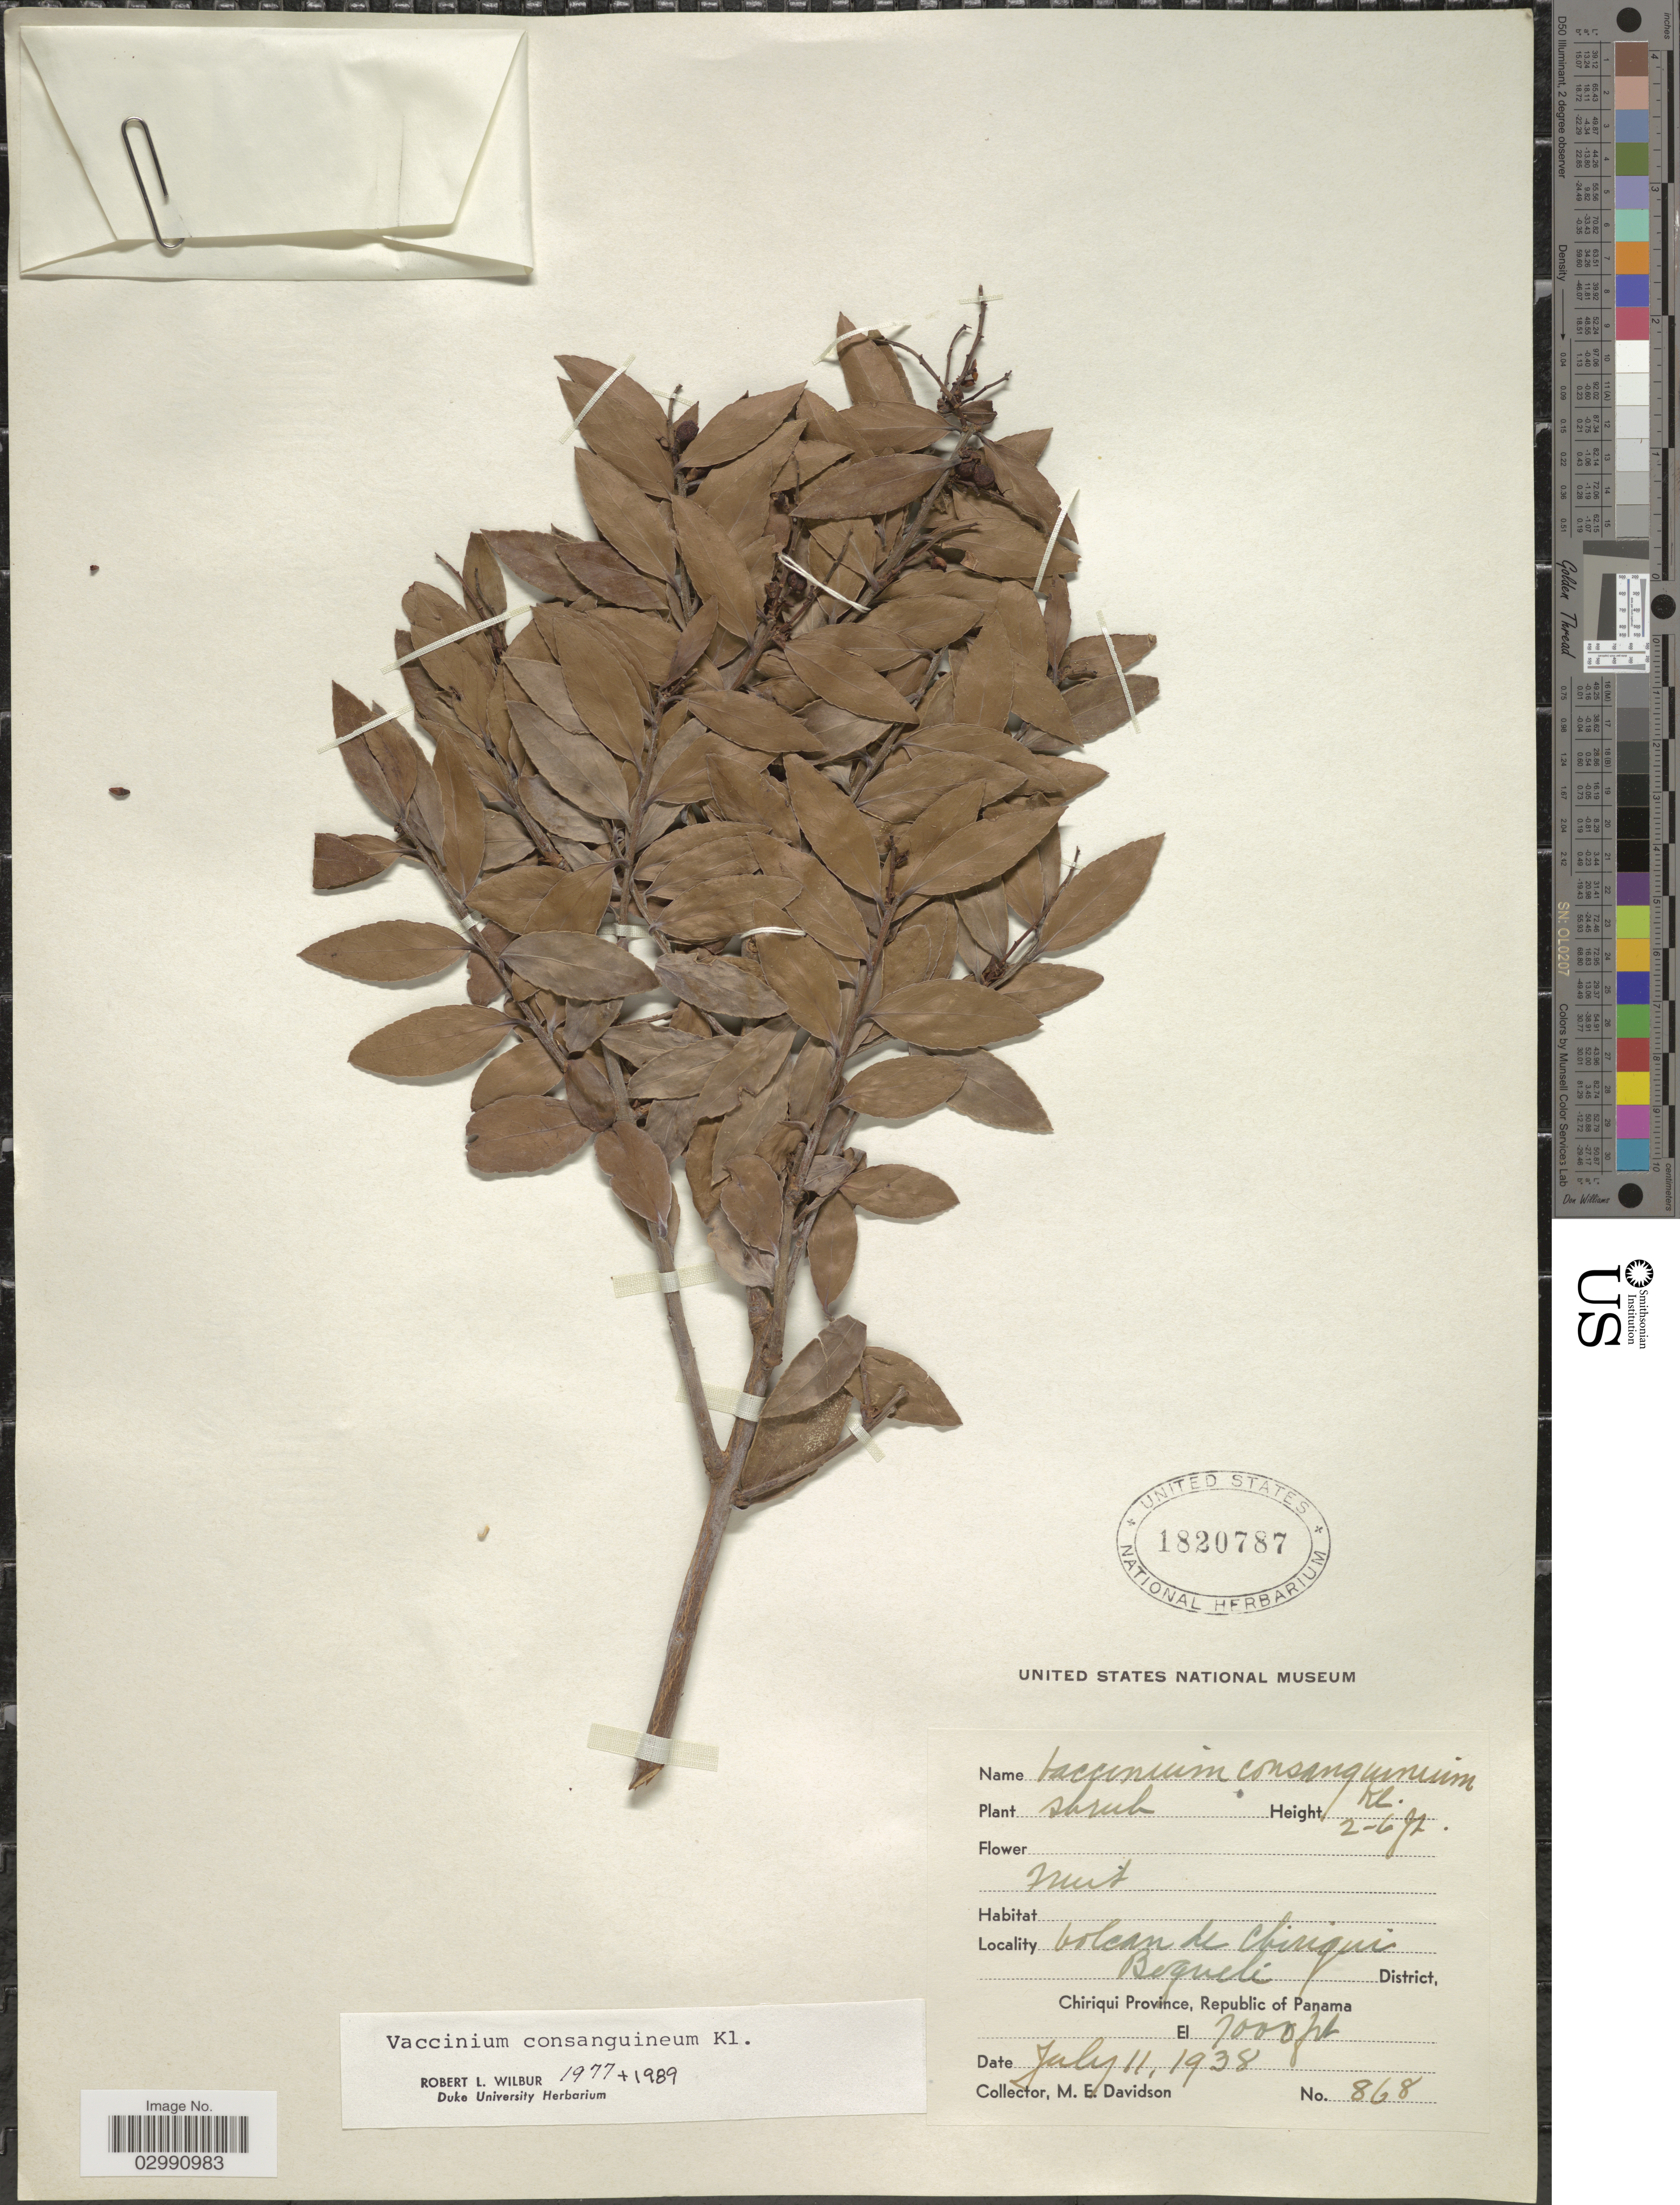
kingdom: Plantae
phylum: Tracheophyta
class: Magnoliopsida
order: Ericales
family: Ericaceae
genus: Vaccinium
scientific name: Vaccinium consanguineum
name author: Klotzsch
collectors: M. E. Davidson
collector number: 868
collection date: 1938-07-11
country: Panama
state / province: Chiriqui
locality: Volcan de Chiriqui. Boquete District.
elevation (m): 2134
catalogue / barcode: US 1820787